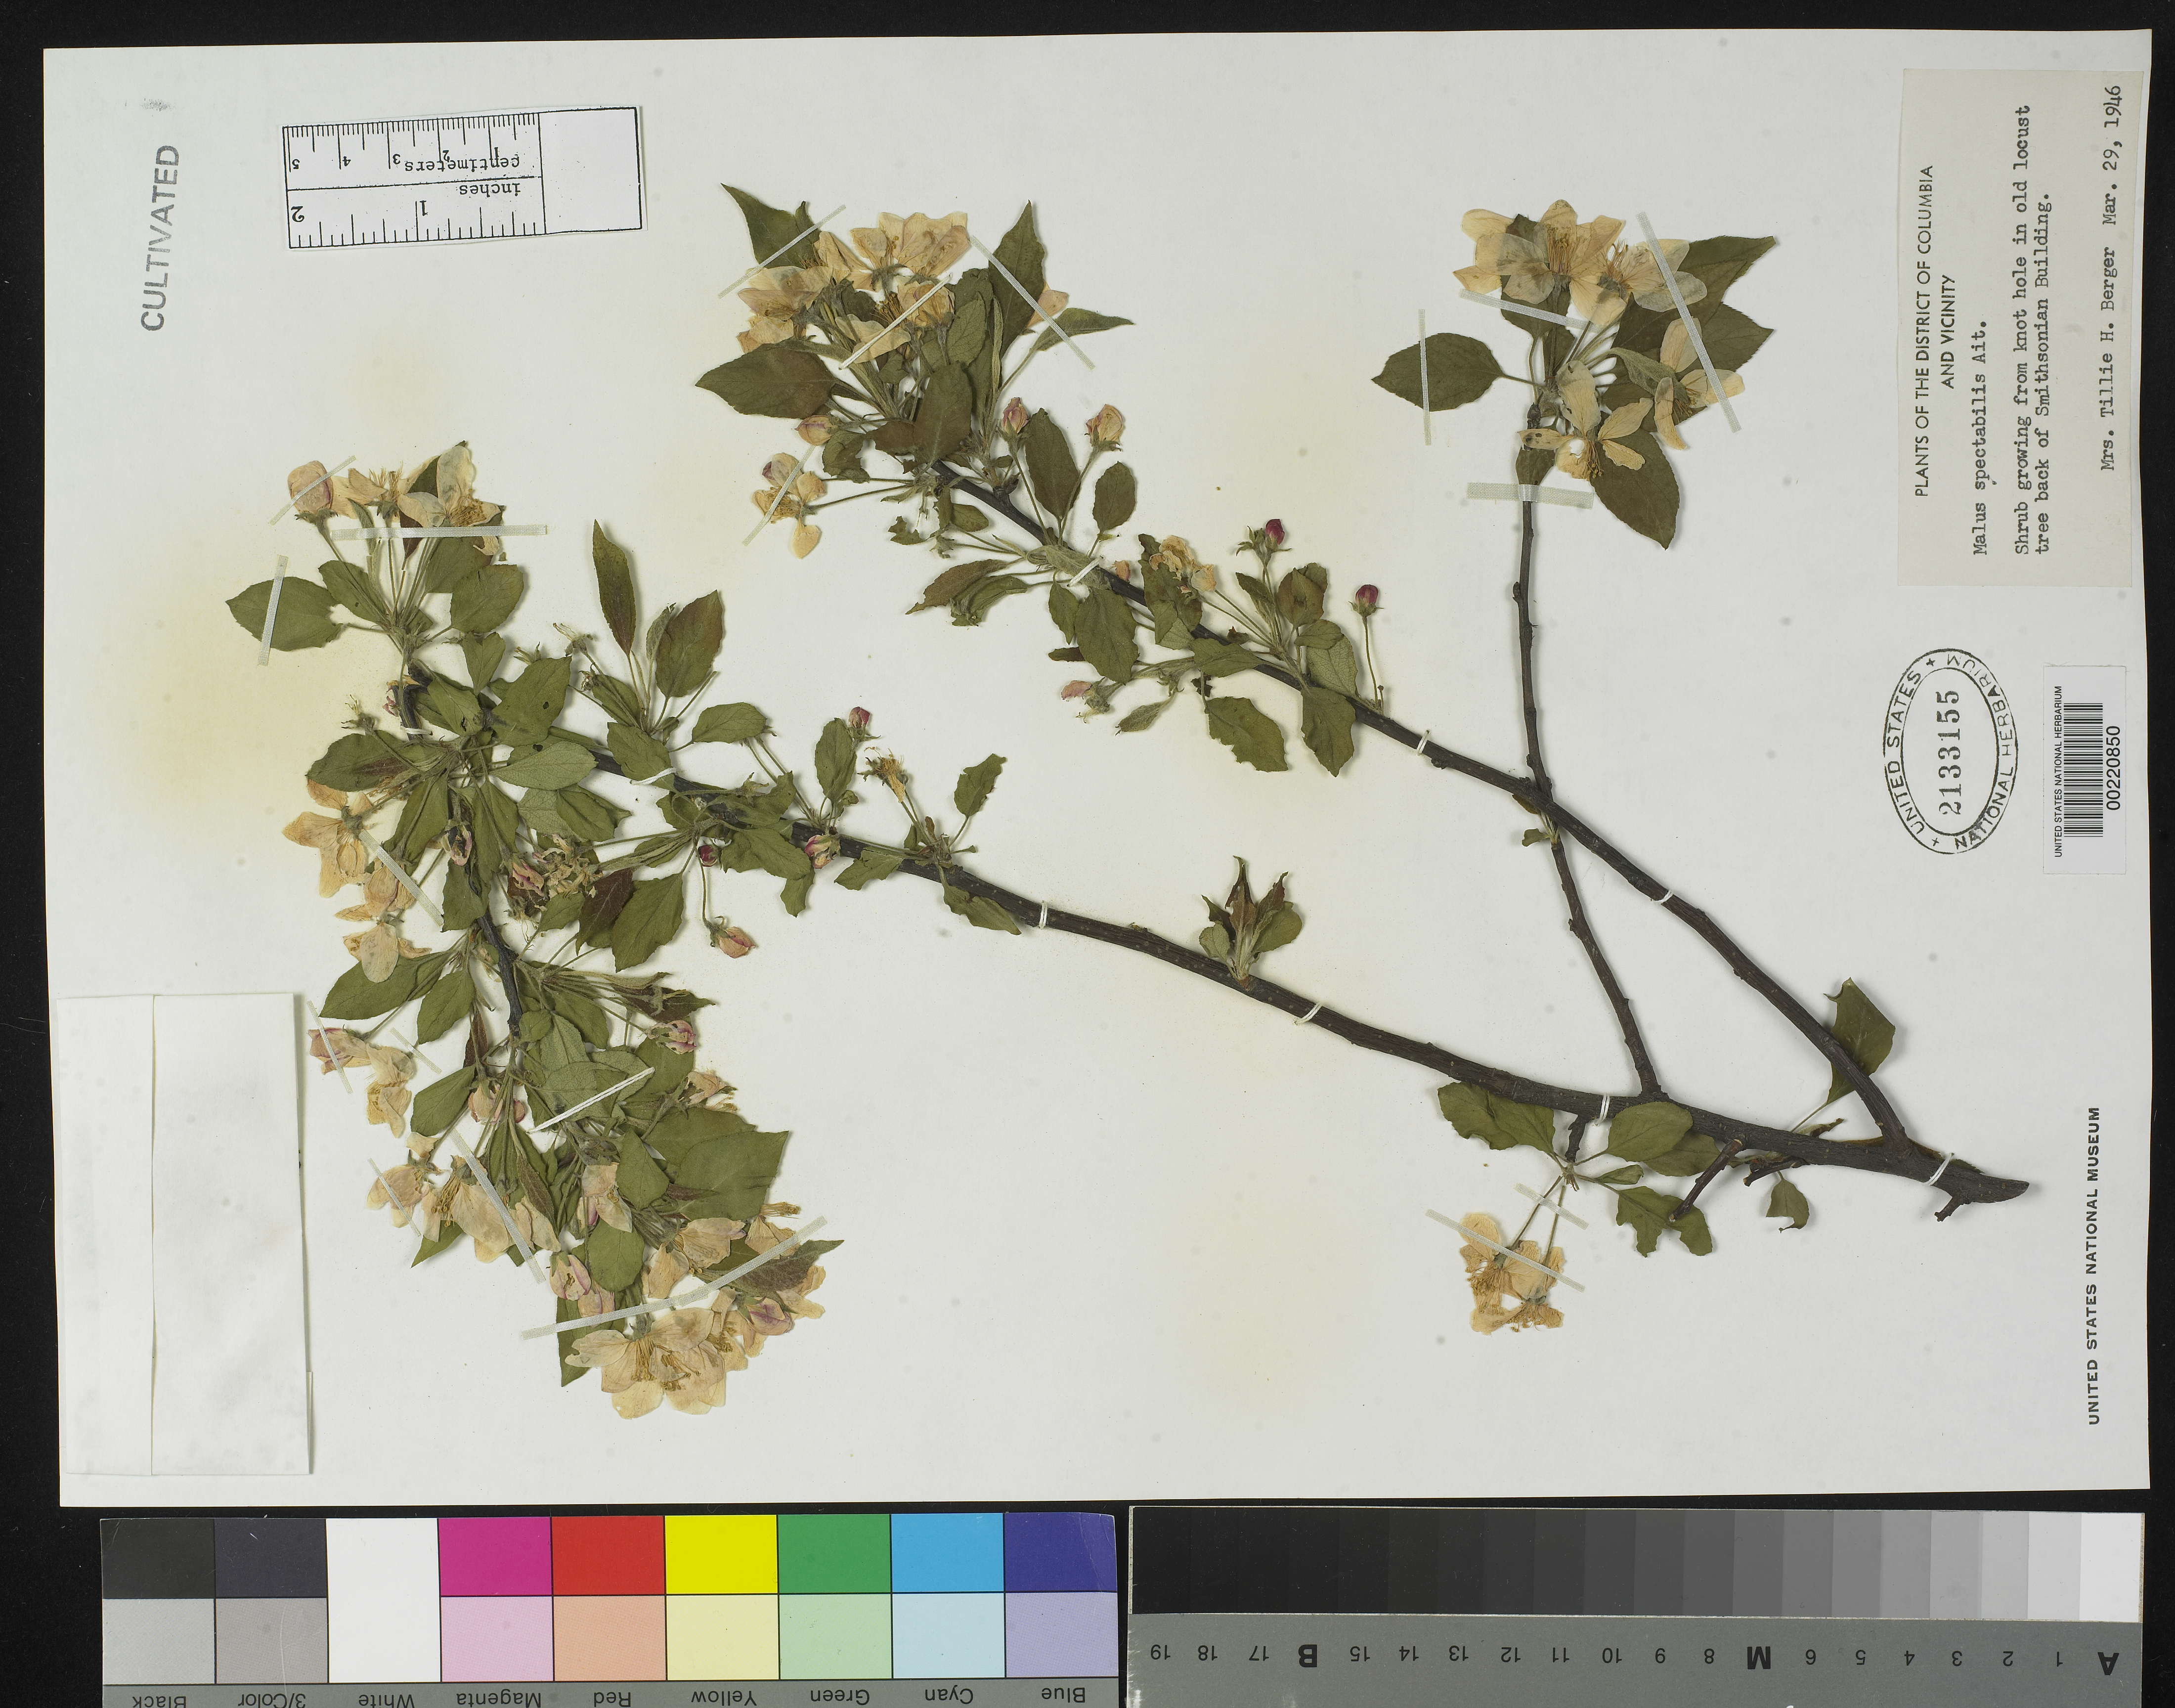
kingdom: Plantae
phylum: Tracheophyta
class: Magnoliopsida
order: Rosales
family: Rosaceae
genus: Malus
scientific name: Malus spectabilis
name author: (Aiton) Borkh.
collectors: T. Berger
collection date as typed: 29 Mar 1946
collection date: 1946-03-29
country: United States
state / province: District of Columbia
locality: Back of Smithsonian Building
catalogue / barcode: US 2133155